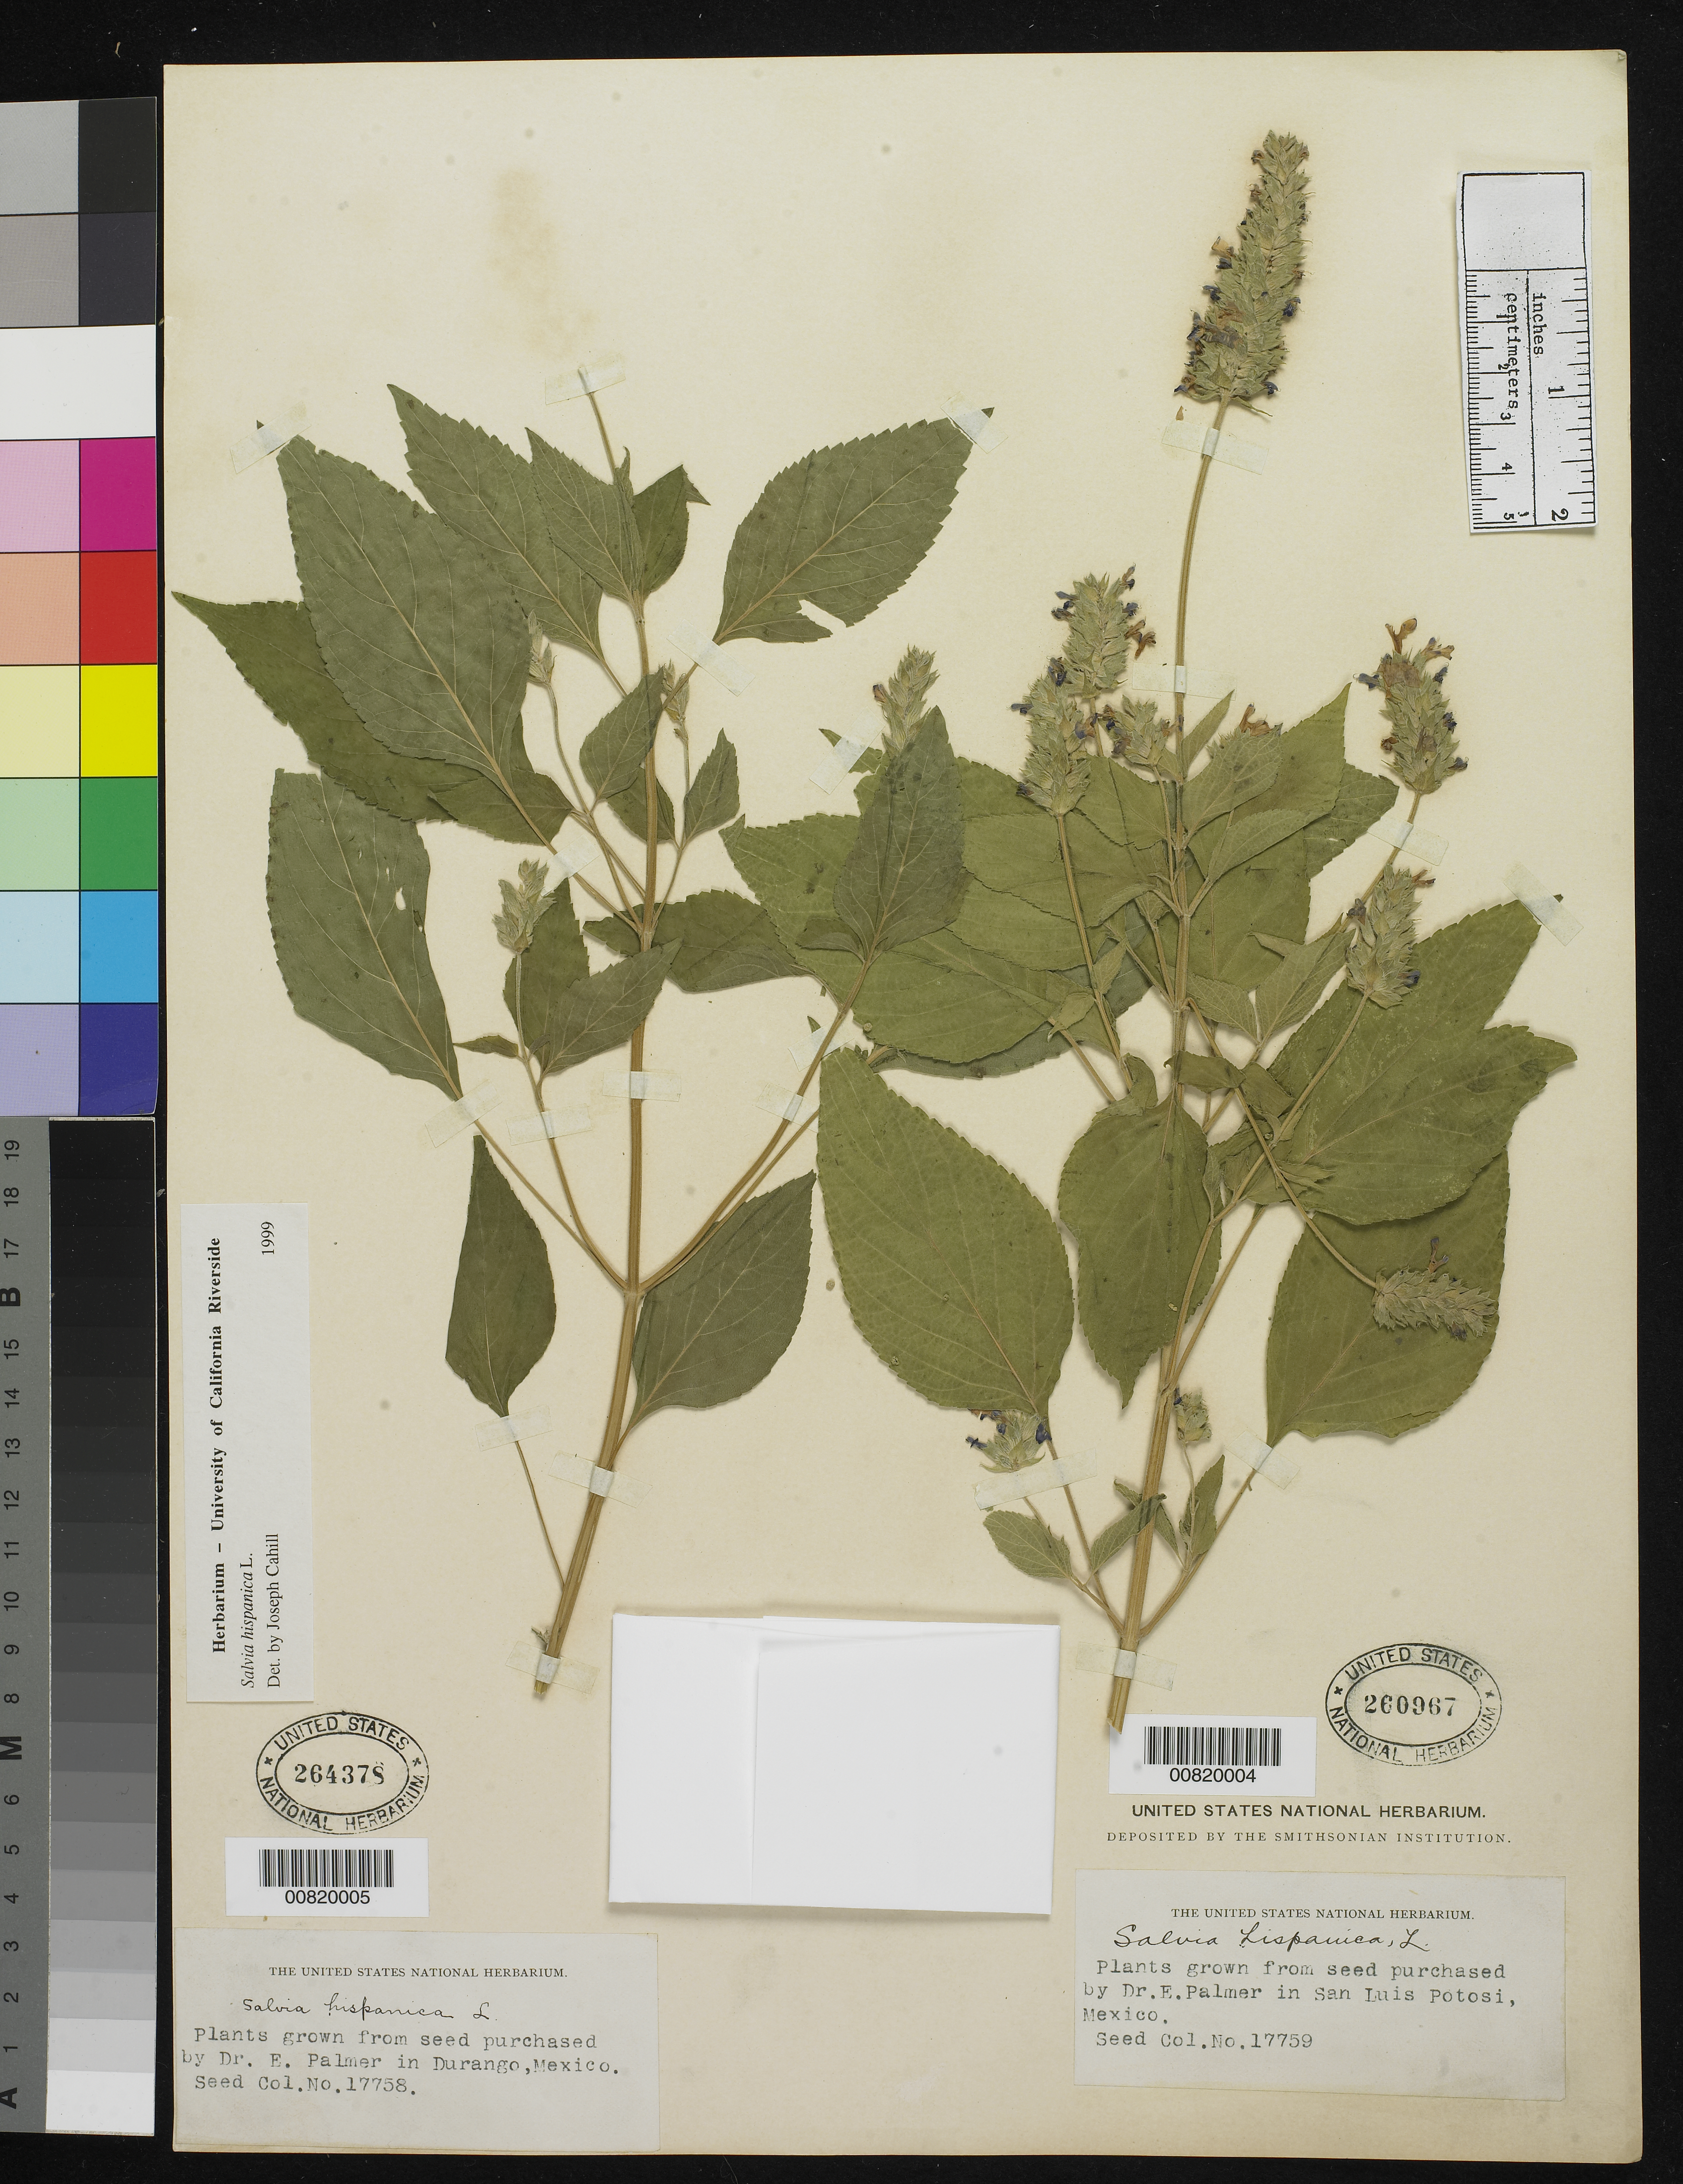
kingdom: Plantae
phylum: Tracheophyta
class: Magnoliopsida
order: Lamiales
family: Lamiaceae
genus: Salvia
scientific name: Salvia hispanica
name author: L.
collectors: E. Palmer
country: Mexico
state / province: San Luis Potosí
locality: San Luis Potosí.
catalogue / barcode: US 260967